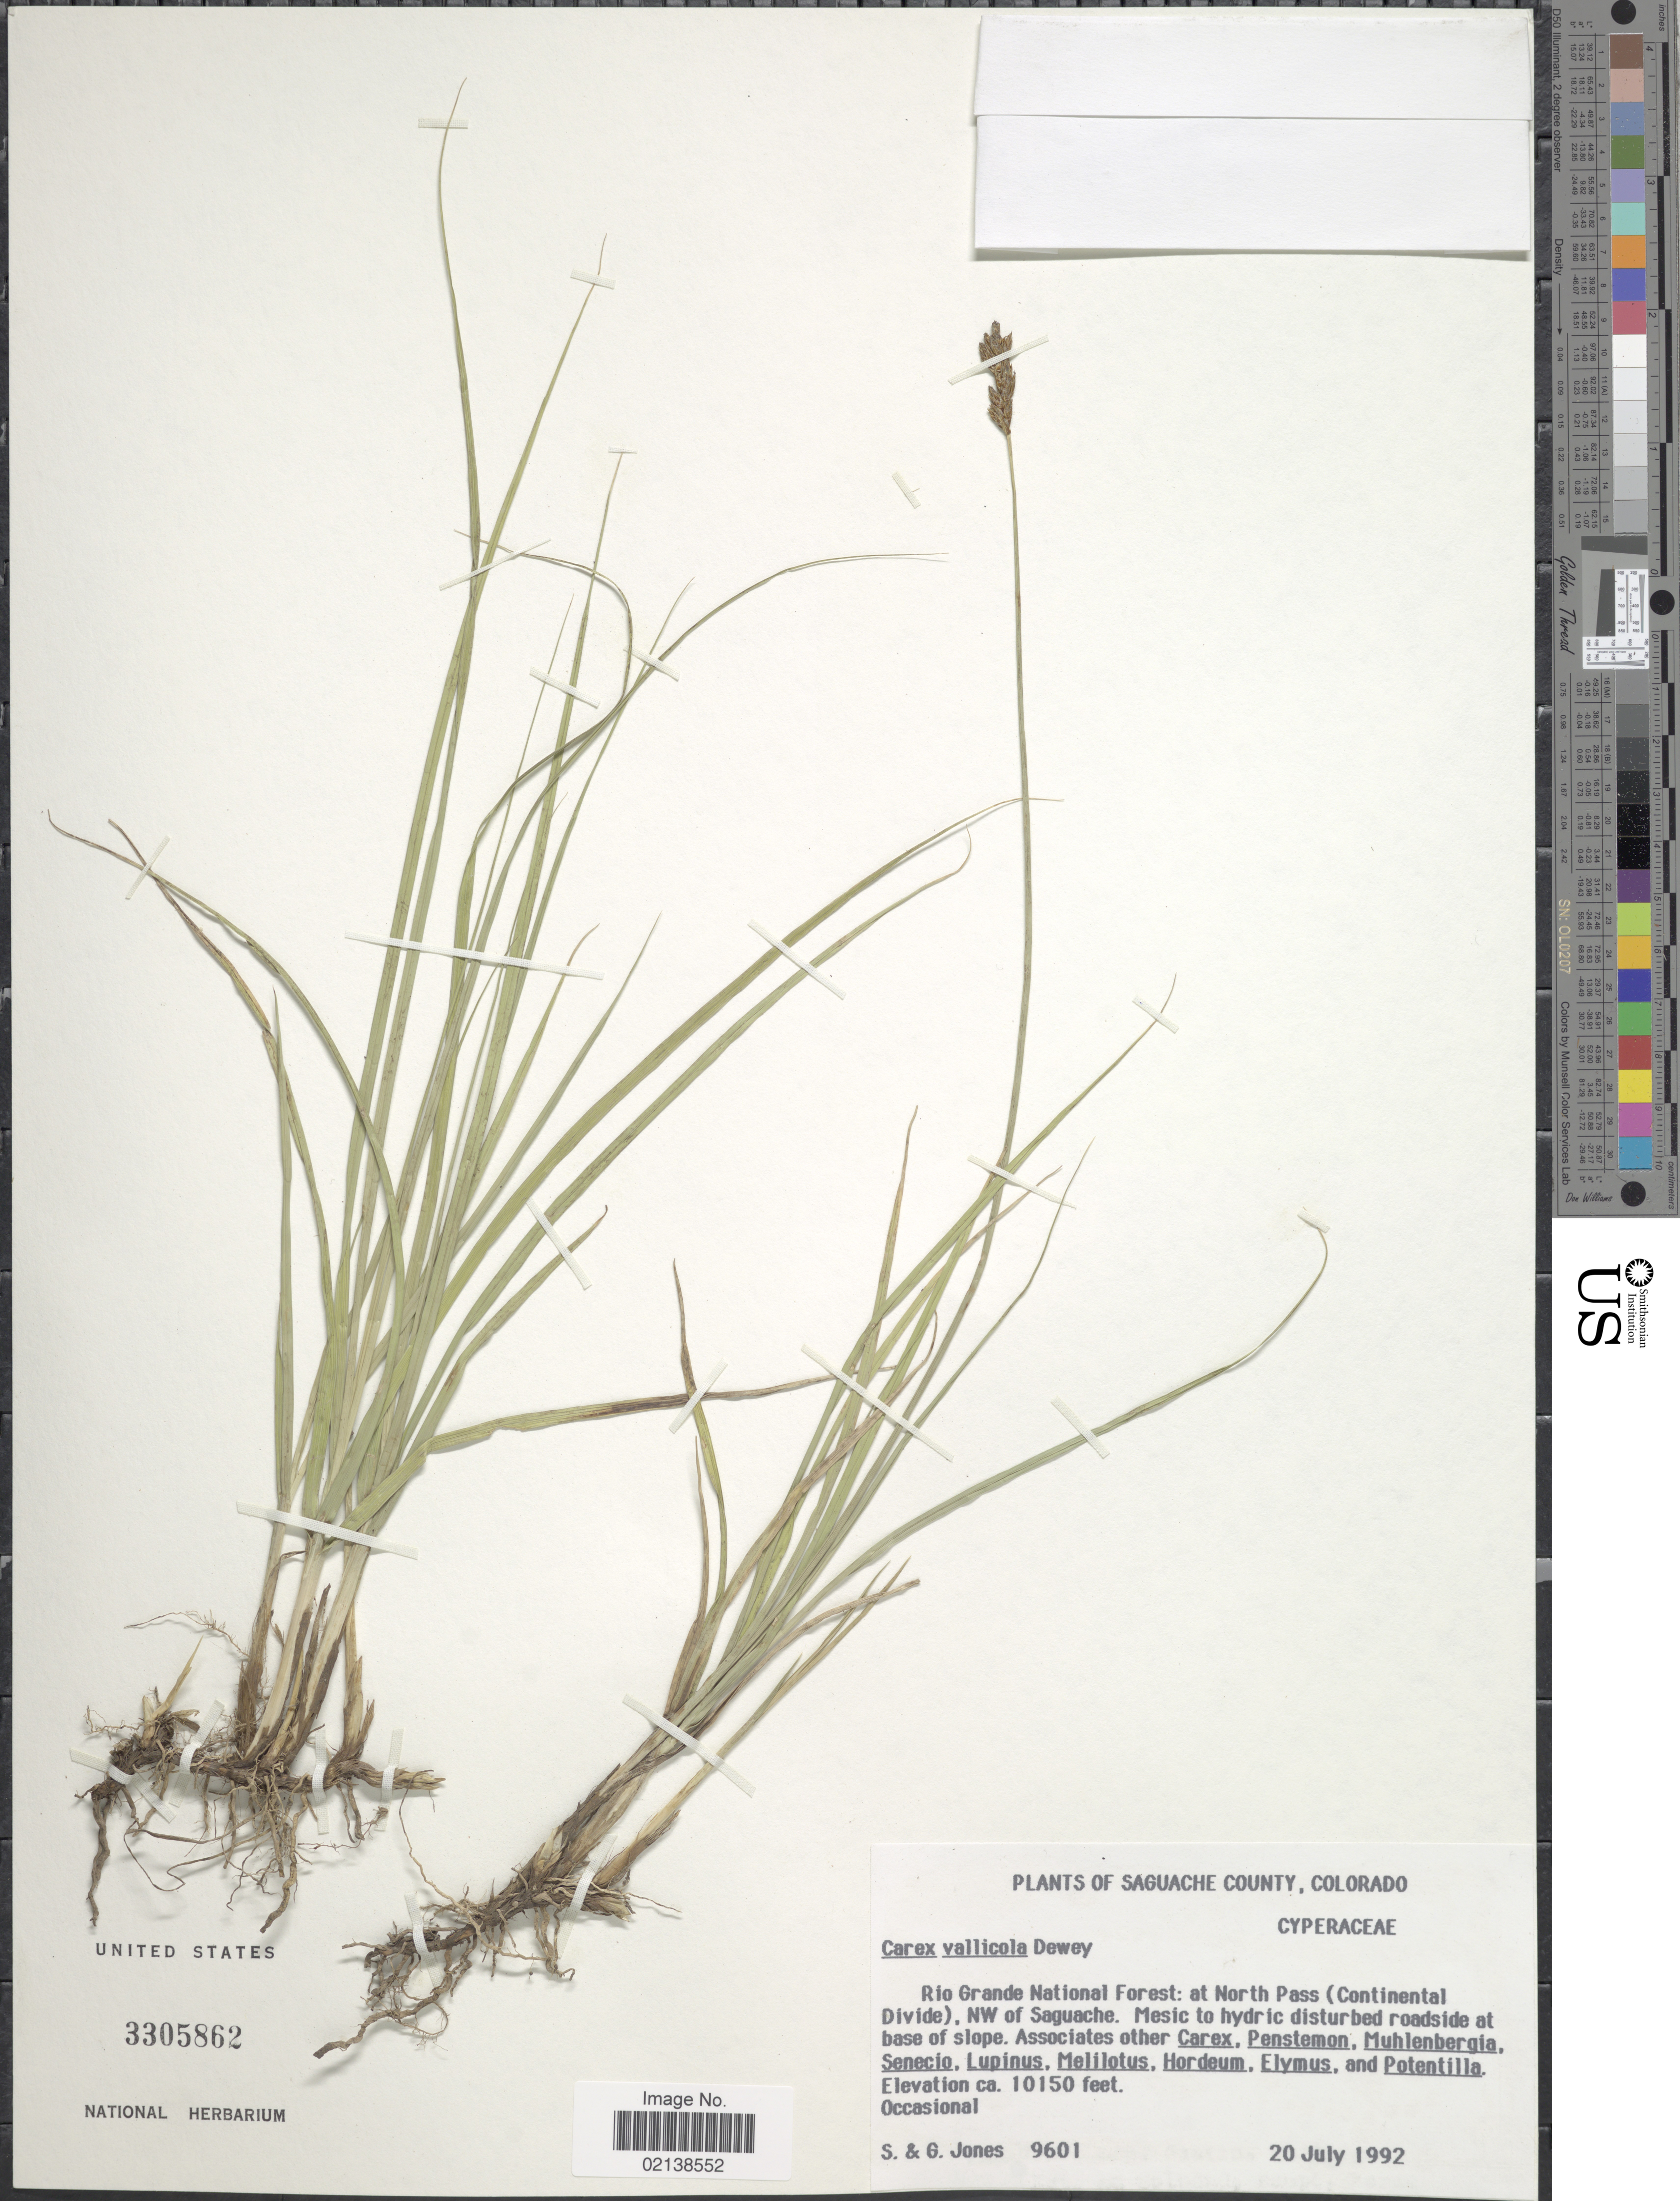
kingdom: Plantae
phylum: Tracheophyta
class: Liliopsida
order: Poales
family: Cyperaceae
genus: Carex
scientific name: Carex vallicola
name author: Dewey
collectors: S. Jones & G. Jones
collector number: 9601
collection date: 1992-07-20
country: United States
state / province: Colorado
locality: Saguache County, Colorado, Rio Grande National Forest: at Northern Pass (Continental Divide), NW of Saguache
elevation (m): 3094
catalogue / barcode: US 3305862